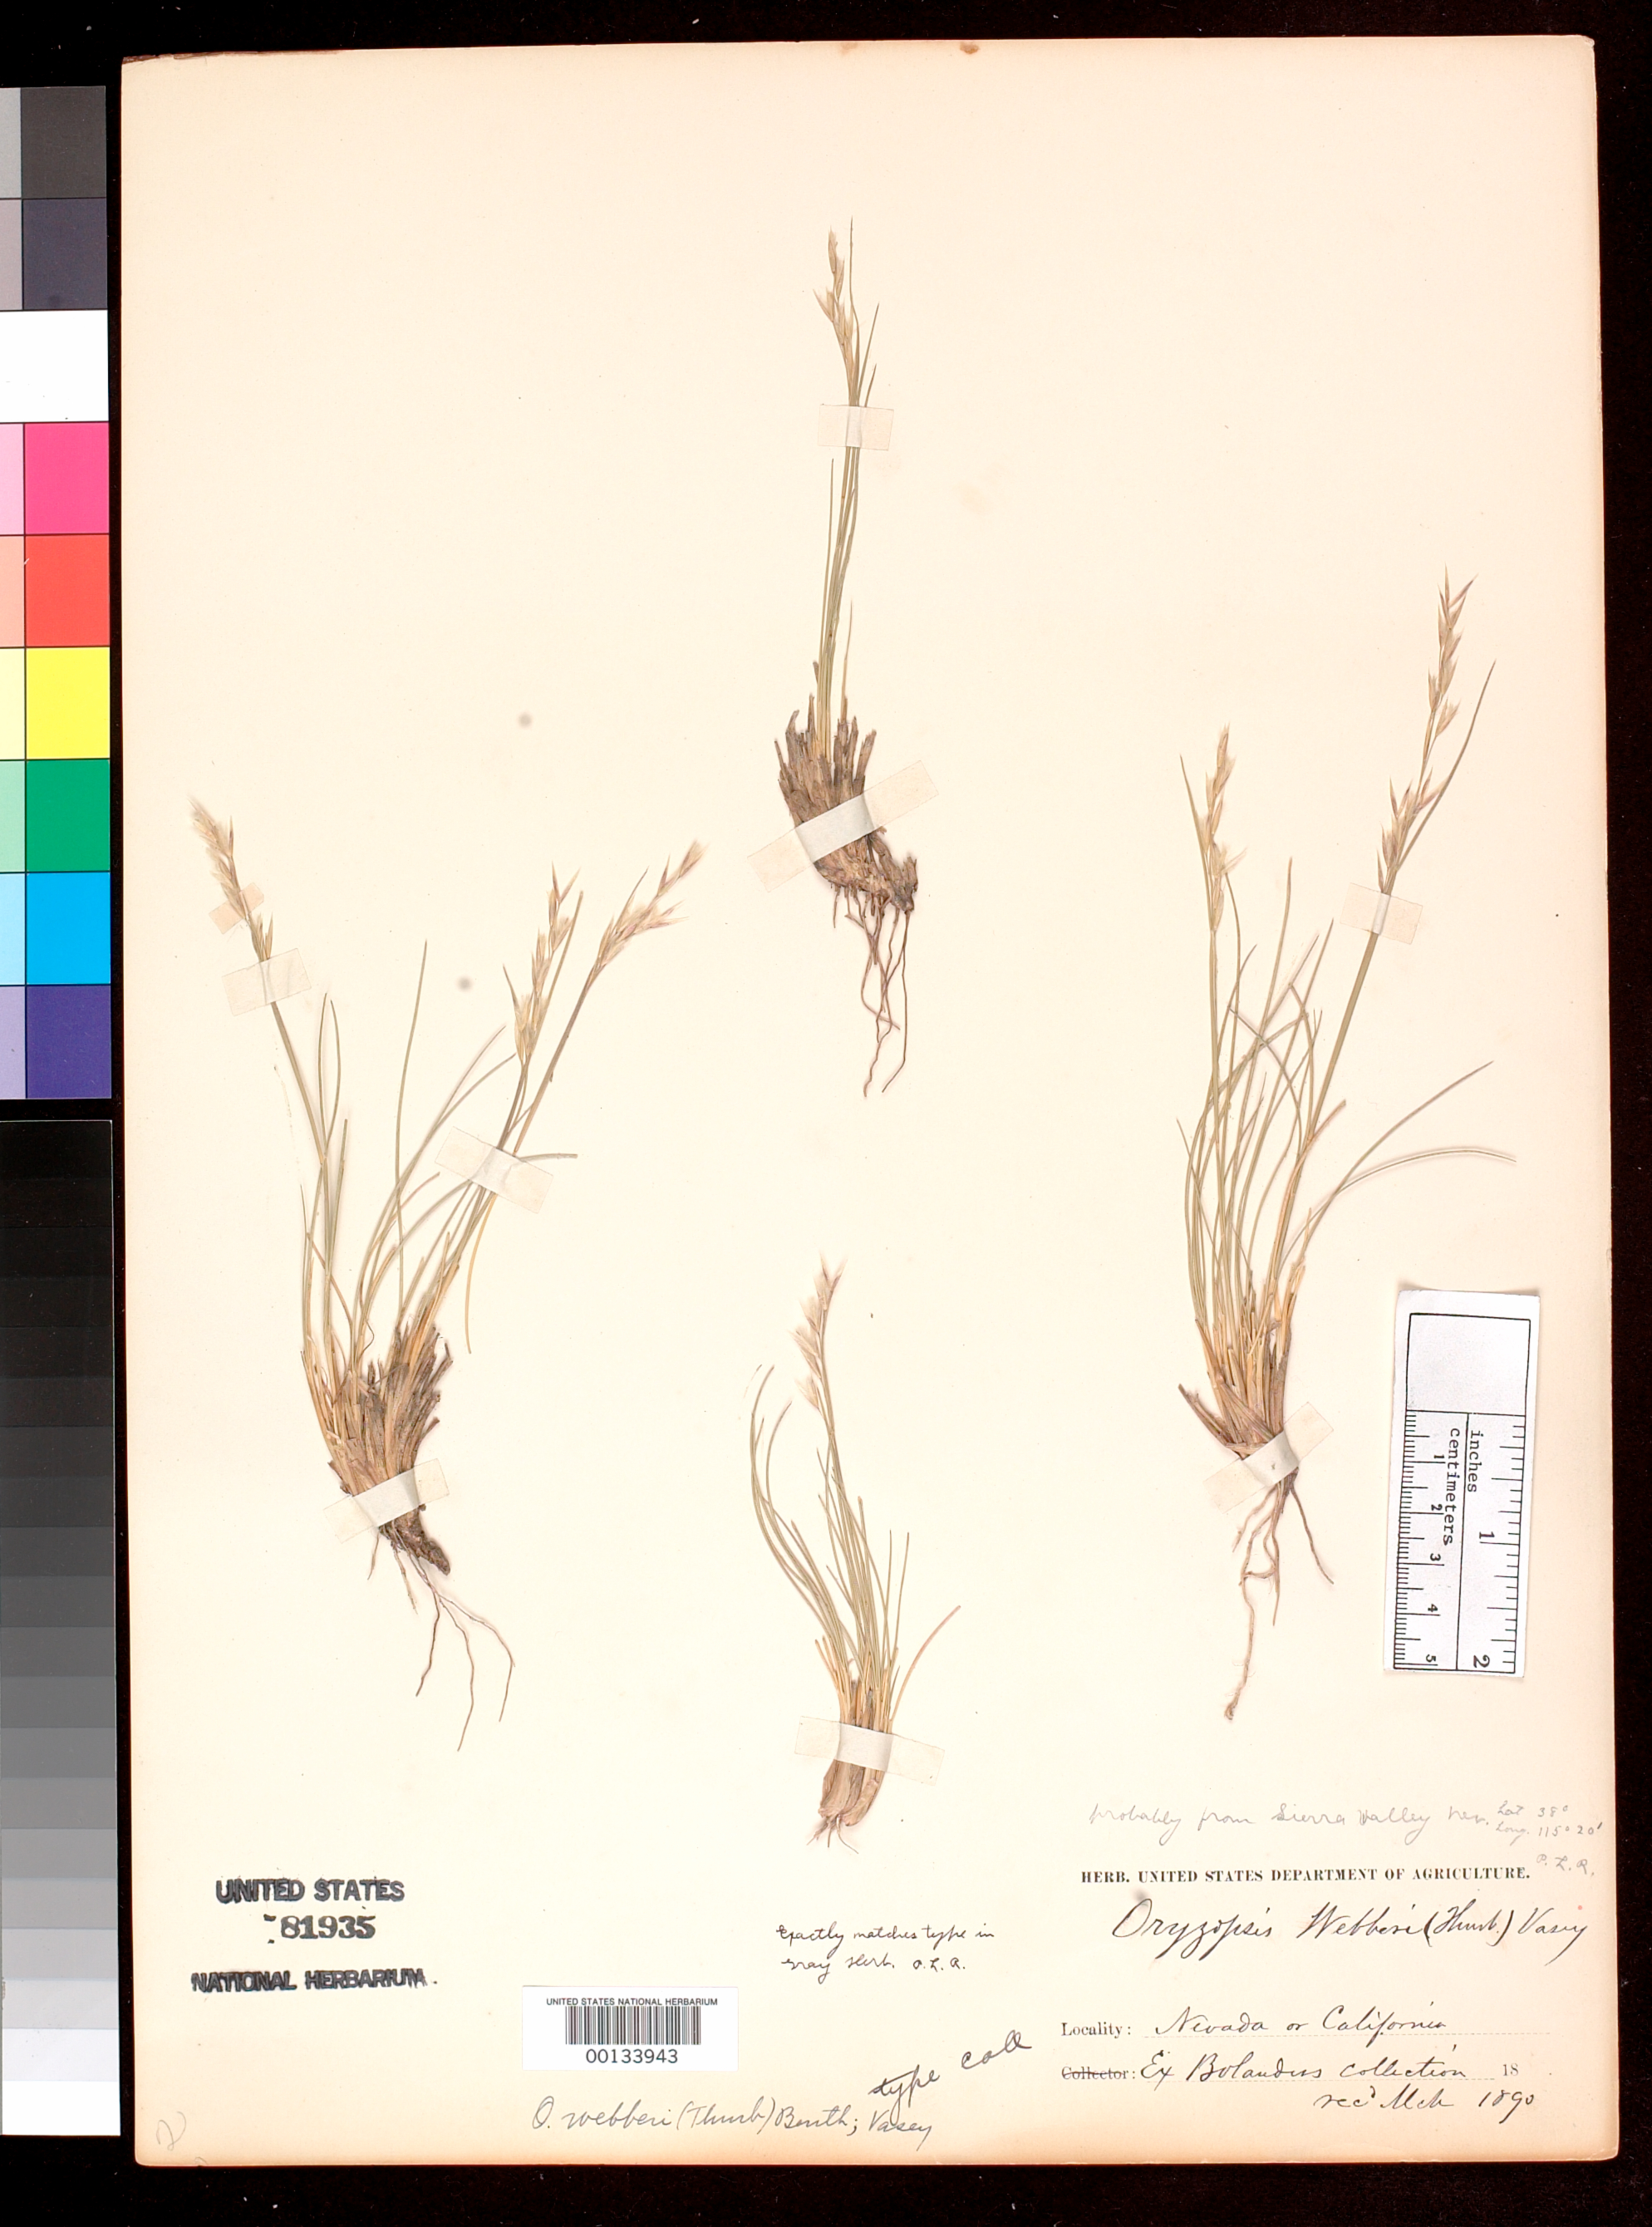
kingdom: Plantae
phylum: Tracheophyta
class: Liliopsida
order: Poales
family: Poaceae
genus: Eriocoma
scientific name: Eriocoma webberi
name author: Thurb. in S. Watson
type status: Isotype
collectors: H. Bolander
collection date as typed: May 1871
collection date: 1871-05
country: United States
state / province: California / Nevada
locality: Sierra Valley.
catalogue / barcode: US 81935